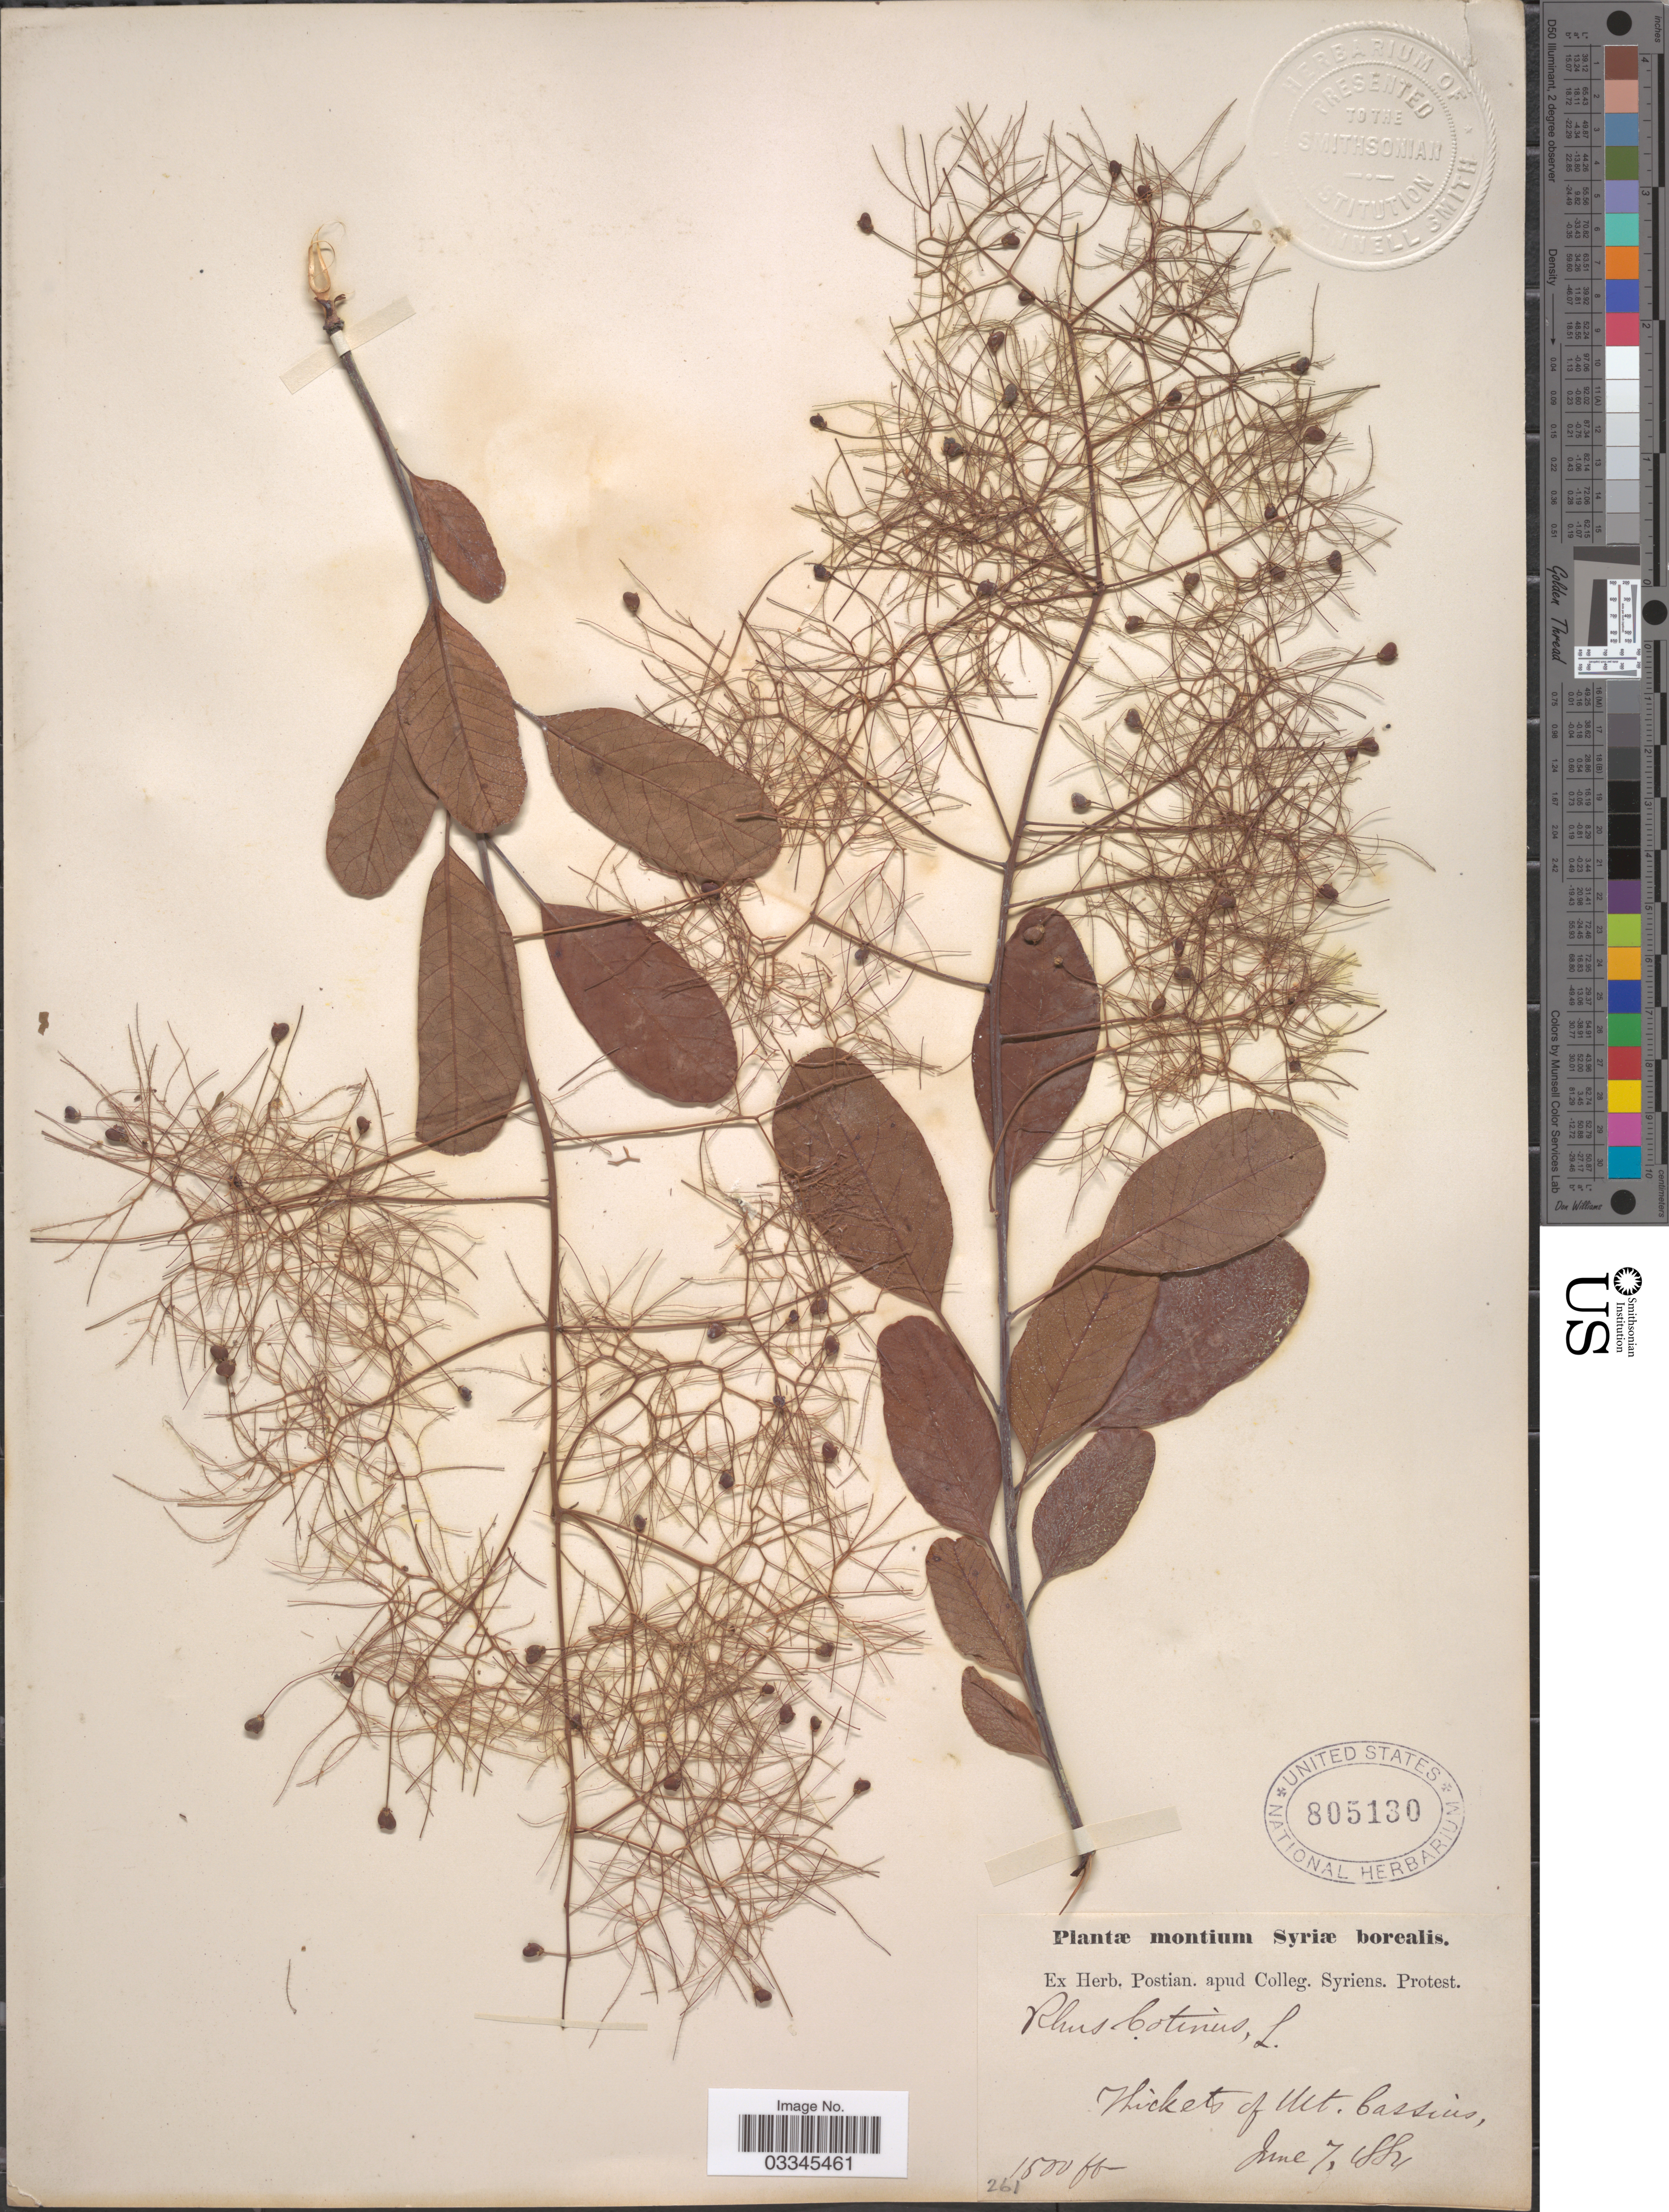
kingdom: Plantae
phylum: Tracheophyta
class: Magnoliopsida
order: Sapindales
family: Anacardiaceae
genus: Cotinus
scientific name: Cotinus coggygria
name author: Scop.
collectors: ex herb. Postian. apud Colleg. Syriens. Protest. USE "Fannie P. A. Shepard" (10308853) AS PRIMARY COLLECTOR INSTEAD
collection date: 1884-06-07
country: Syria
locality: Montium Syriæ borealis. Thicket of Mt. bassins.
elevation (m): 457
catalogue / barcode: US 805130